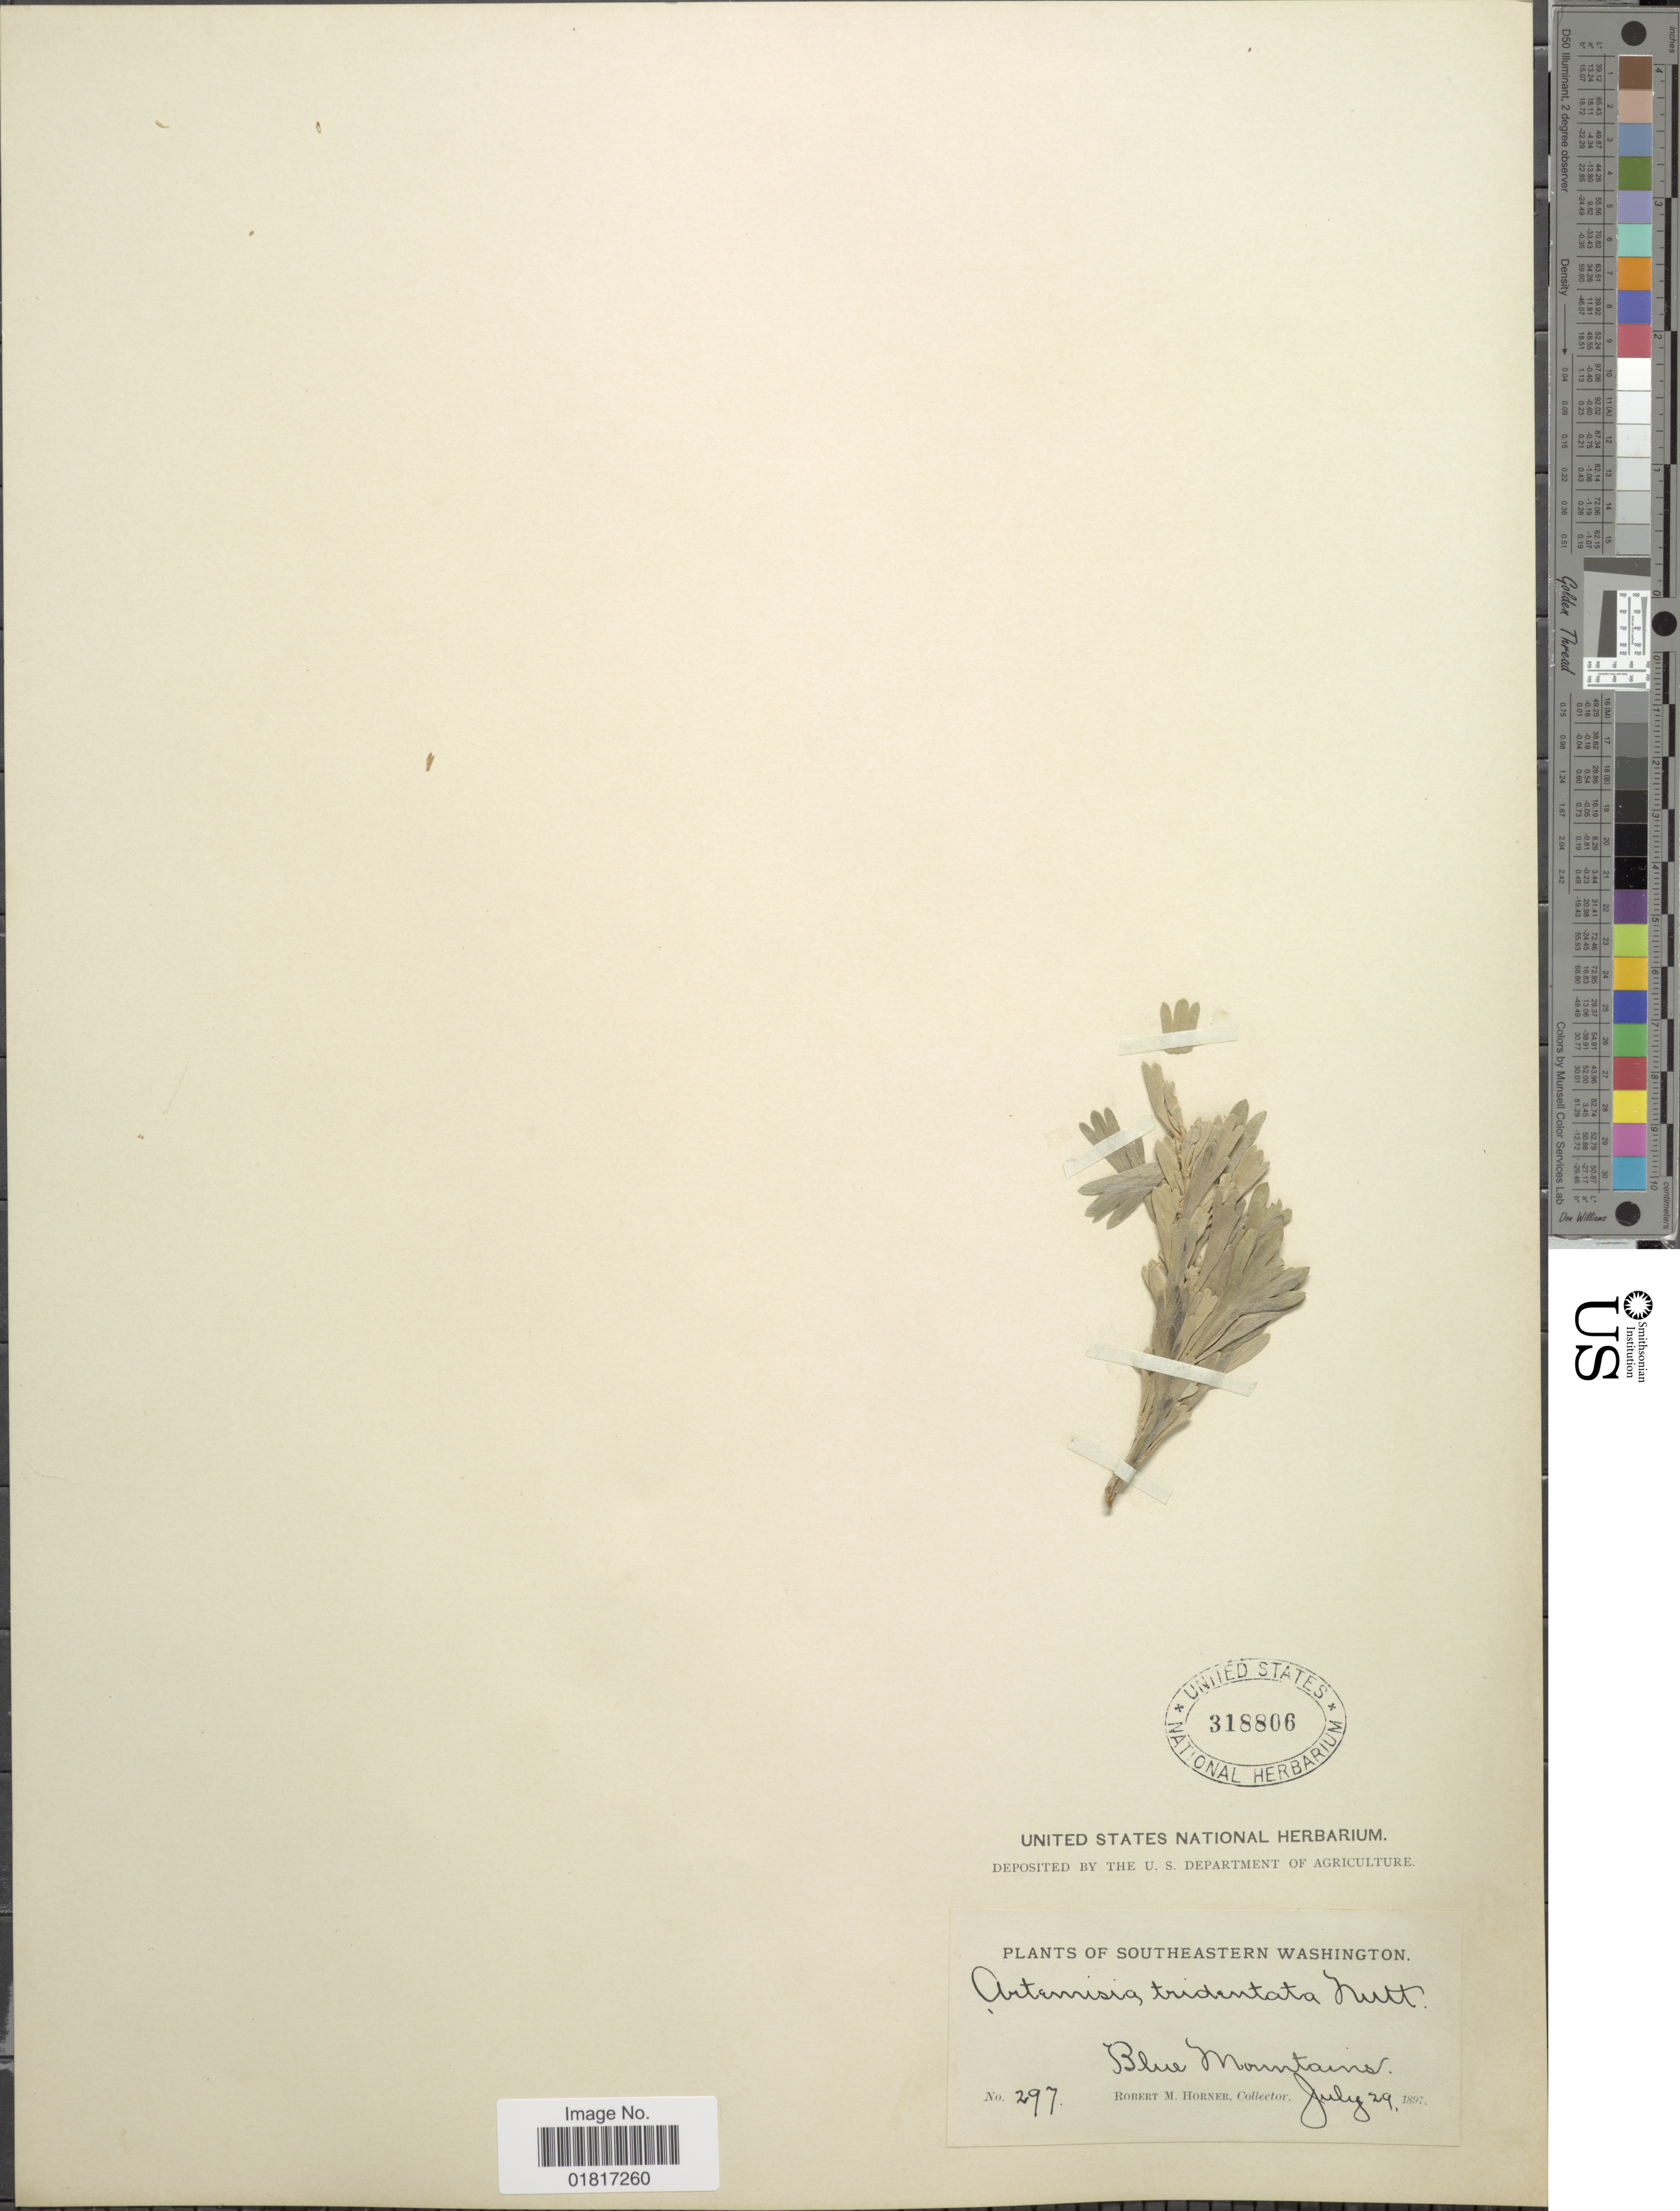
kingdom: Plantae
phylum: Tracheophyta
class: Magnoliopsida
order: Asterales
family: Asteraceae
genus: Artemisia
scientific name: Artemisia tridentata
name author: Nutt.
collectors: R. Horner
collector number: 297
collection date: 1897-07-29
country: United States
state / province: Washington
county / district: Clallam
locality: Southeastern Washington, Blue Mountains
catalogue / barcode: US 318806